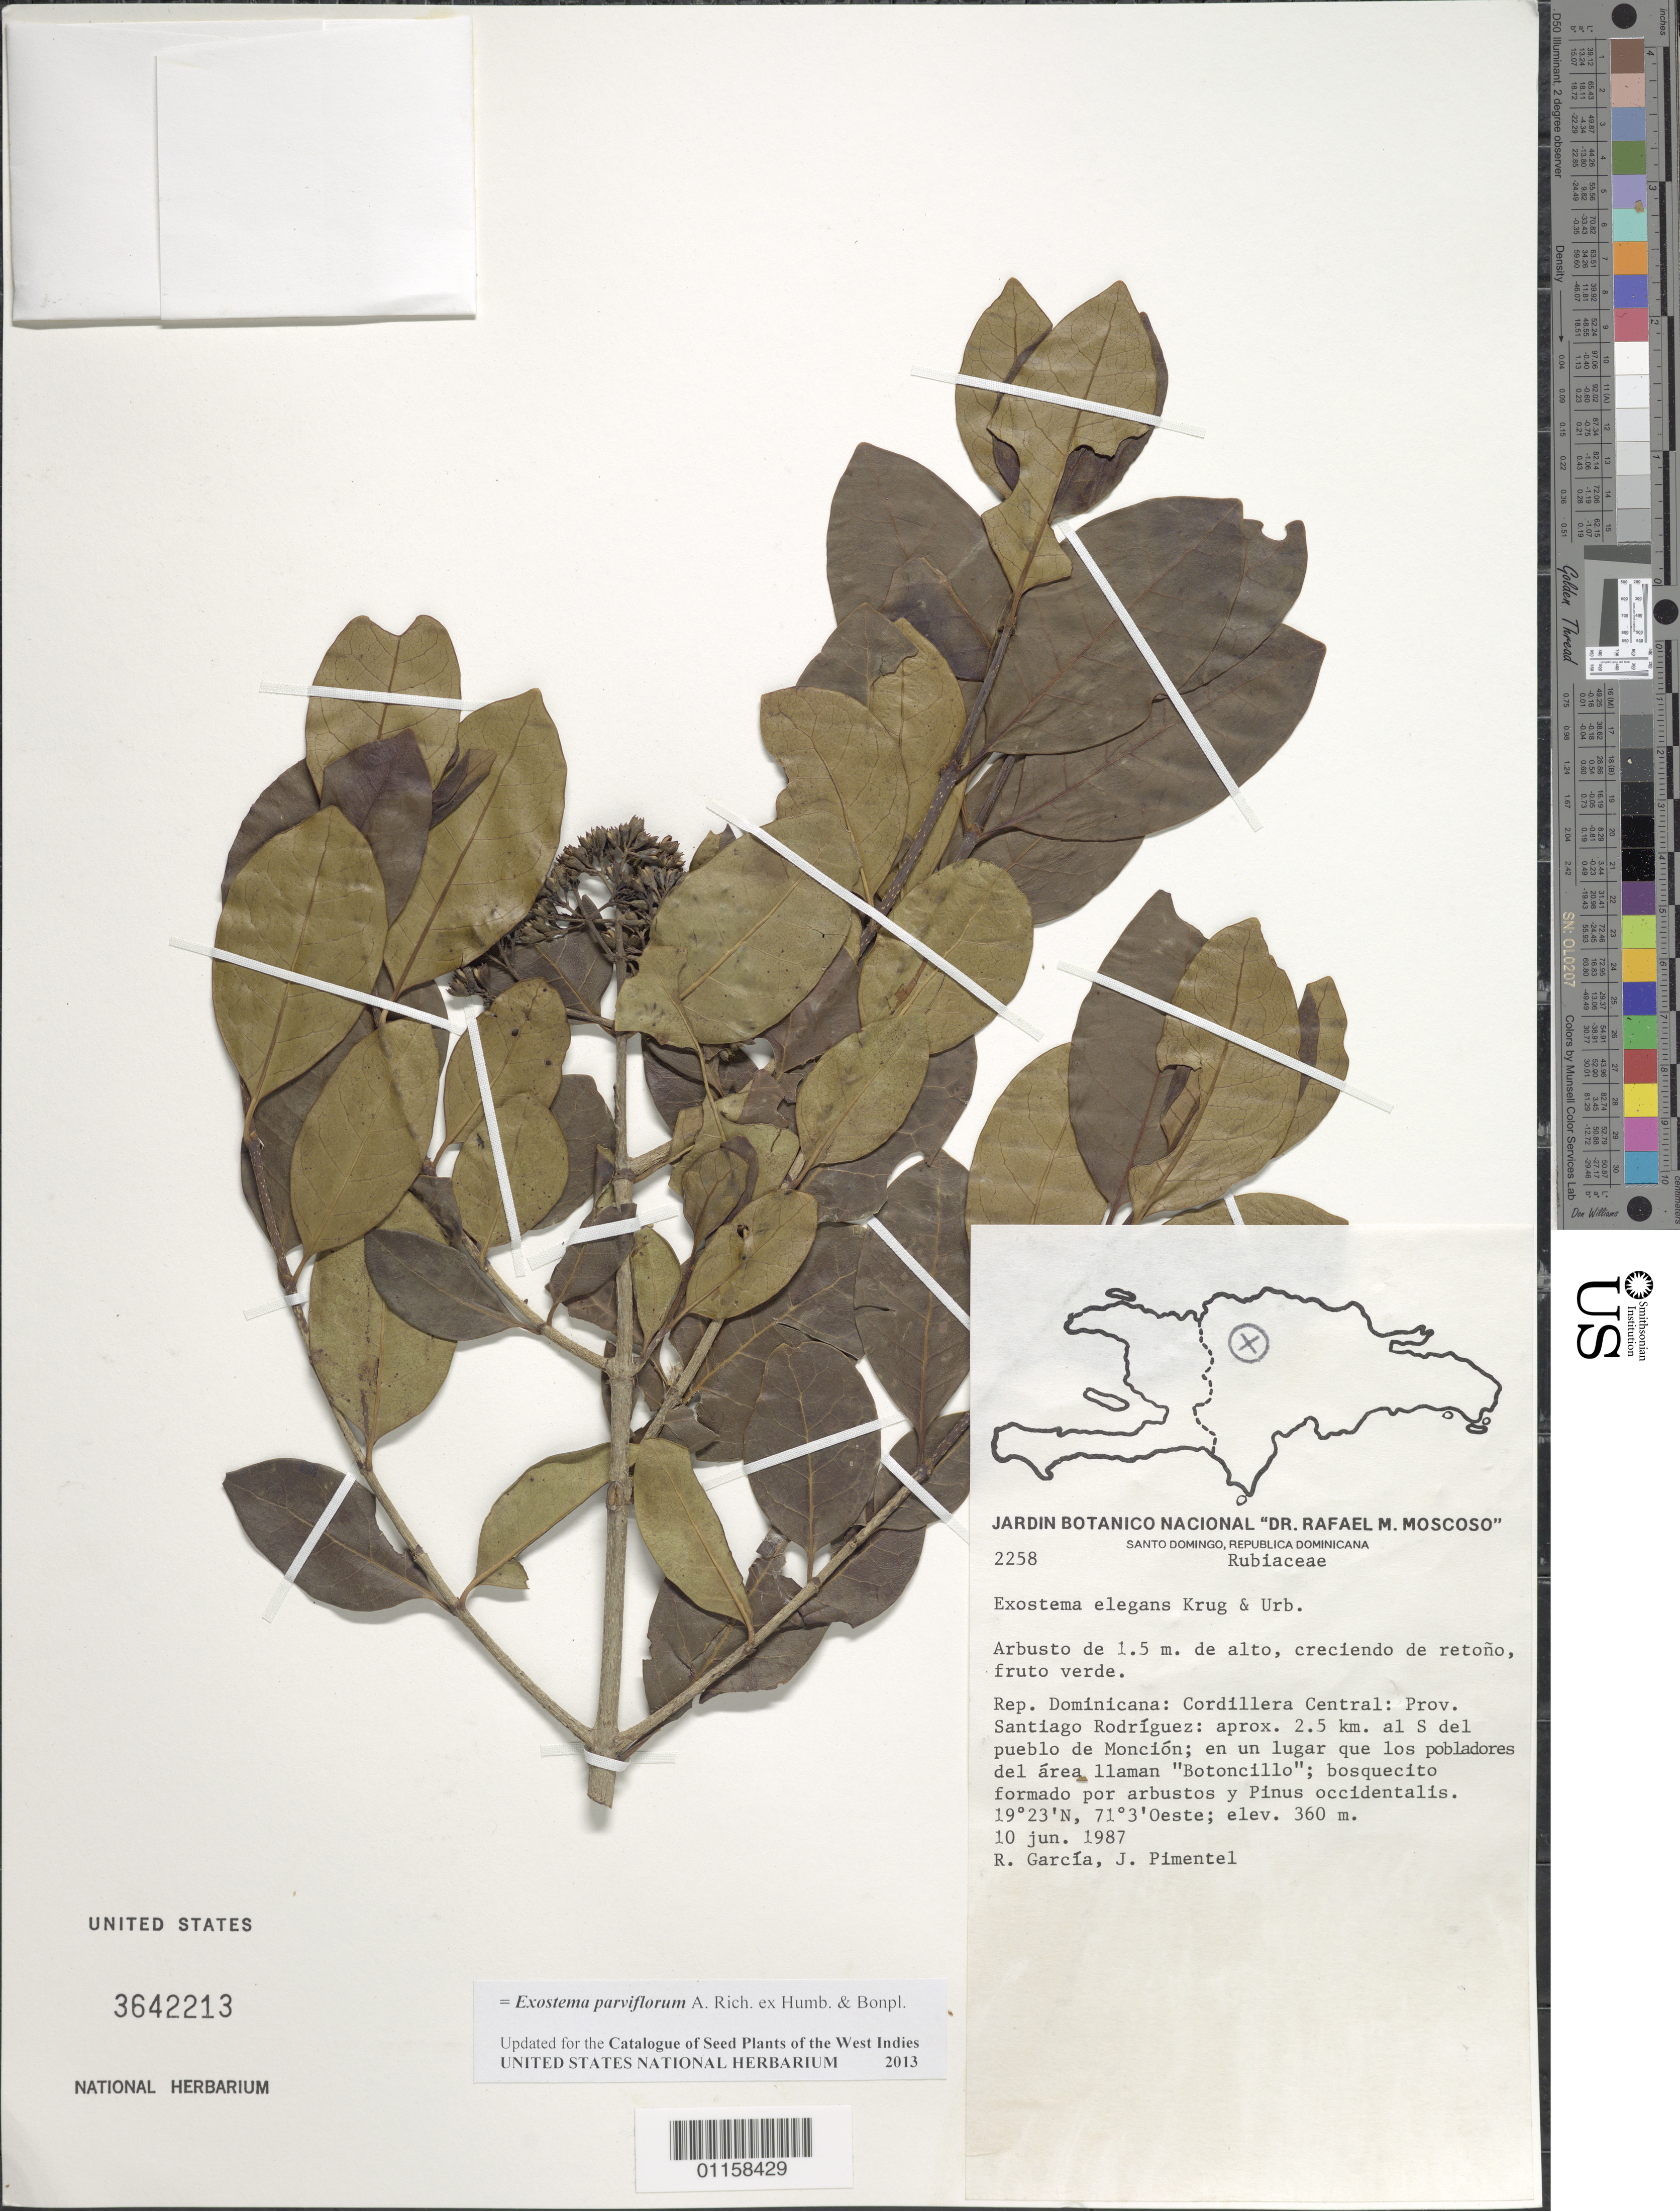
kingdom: Plantae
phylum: Tracheophyta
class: Magnoliopsida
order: Gentianales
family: Rubiaceae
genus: Exostema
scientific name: Exostema parviflorum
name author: A. Rich. ex Humb. & Bonpl.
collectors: R. García & J. Pimentel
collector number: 2258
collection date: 1987-06-10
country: Dominican Republic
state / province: Santiago Rodríguez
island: Hispaniola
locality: Cordillera Central; aprox. 2.5 km al S del pueblo de Monción; en un lugar que los pobladores del área llaman "Botoncillo".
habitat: Bosquecito formado por arbustos y Pinus occidentalis.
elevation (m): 360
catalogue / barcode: US 3642213